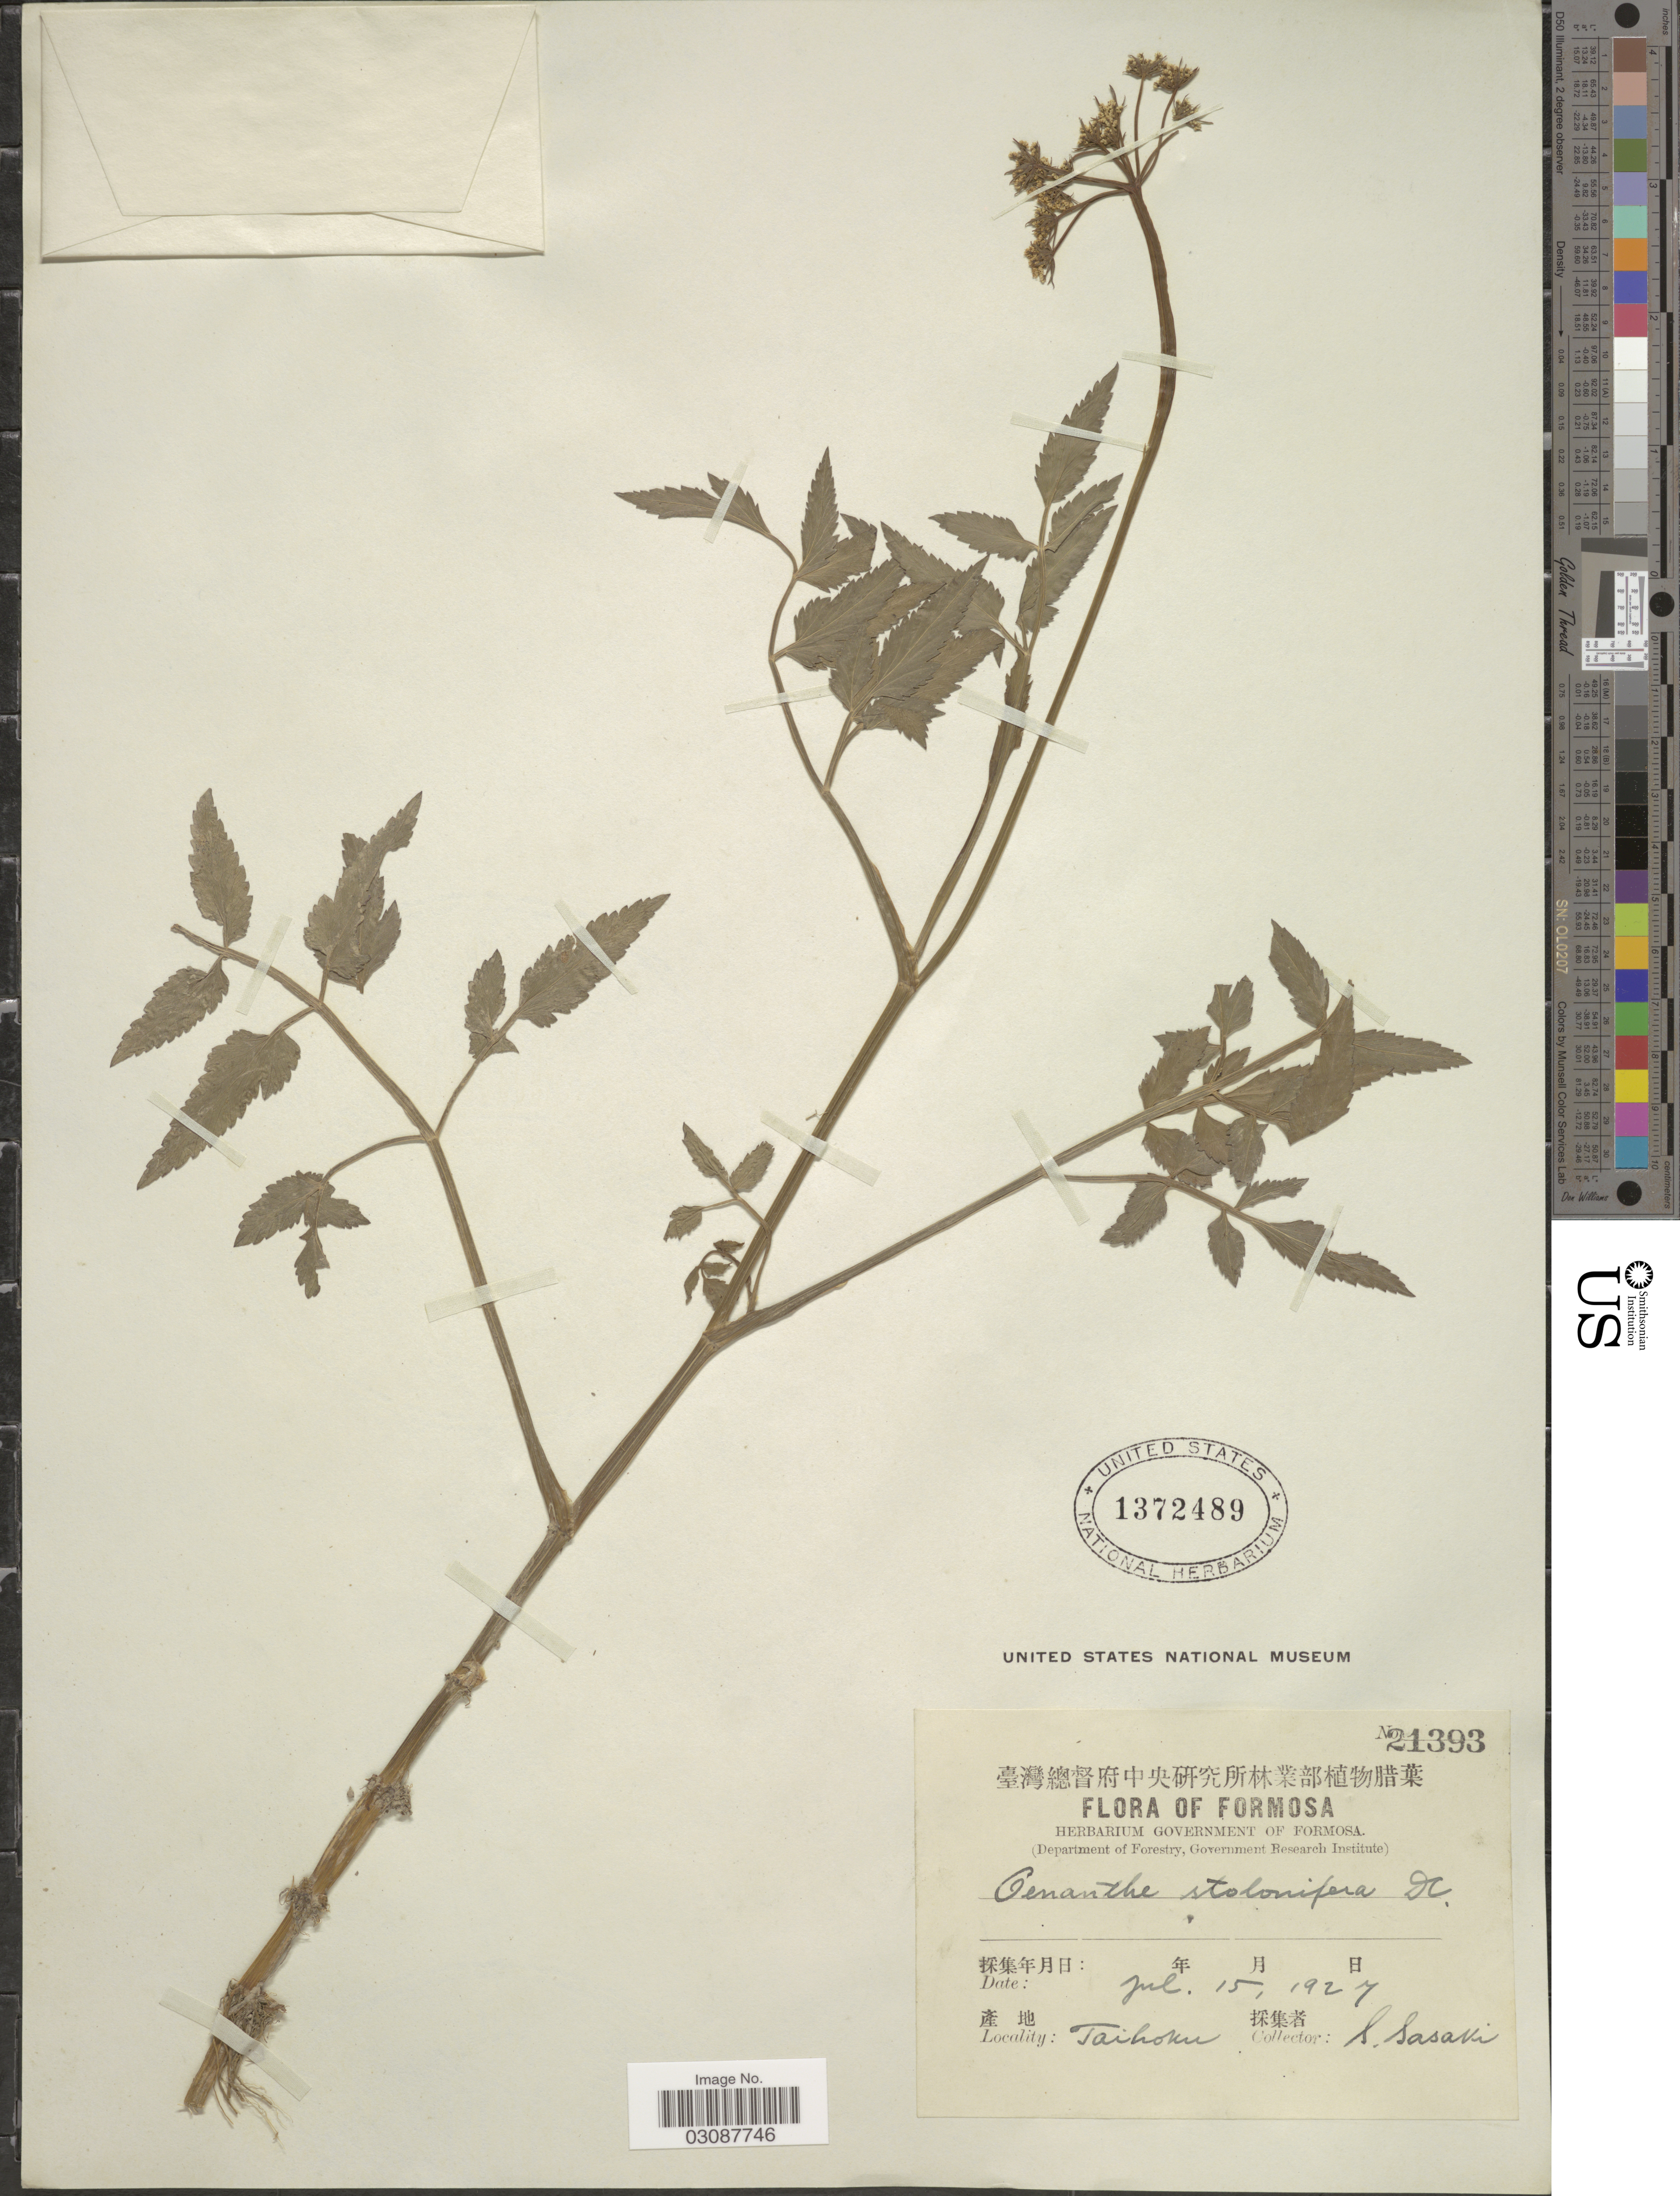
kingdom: Plantae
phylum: Tracheophyta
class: Magnoliopsida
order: Apiales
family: Apiaceae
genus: Oenanthe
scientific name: Oenanthe stolonifera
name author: Wall. ex DC.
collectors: S. Sasaki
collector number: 21393?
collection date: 1927-07-15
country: Taiwan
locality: Formosa, Taihoku.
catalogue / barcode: US 1372489